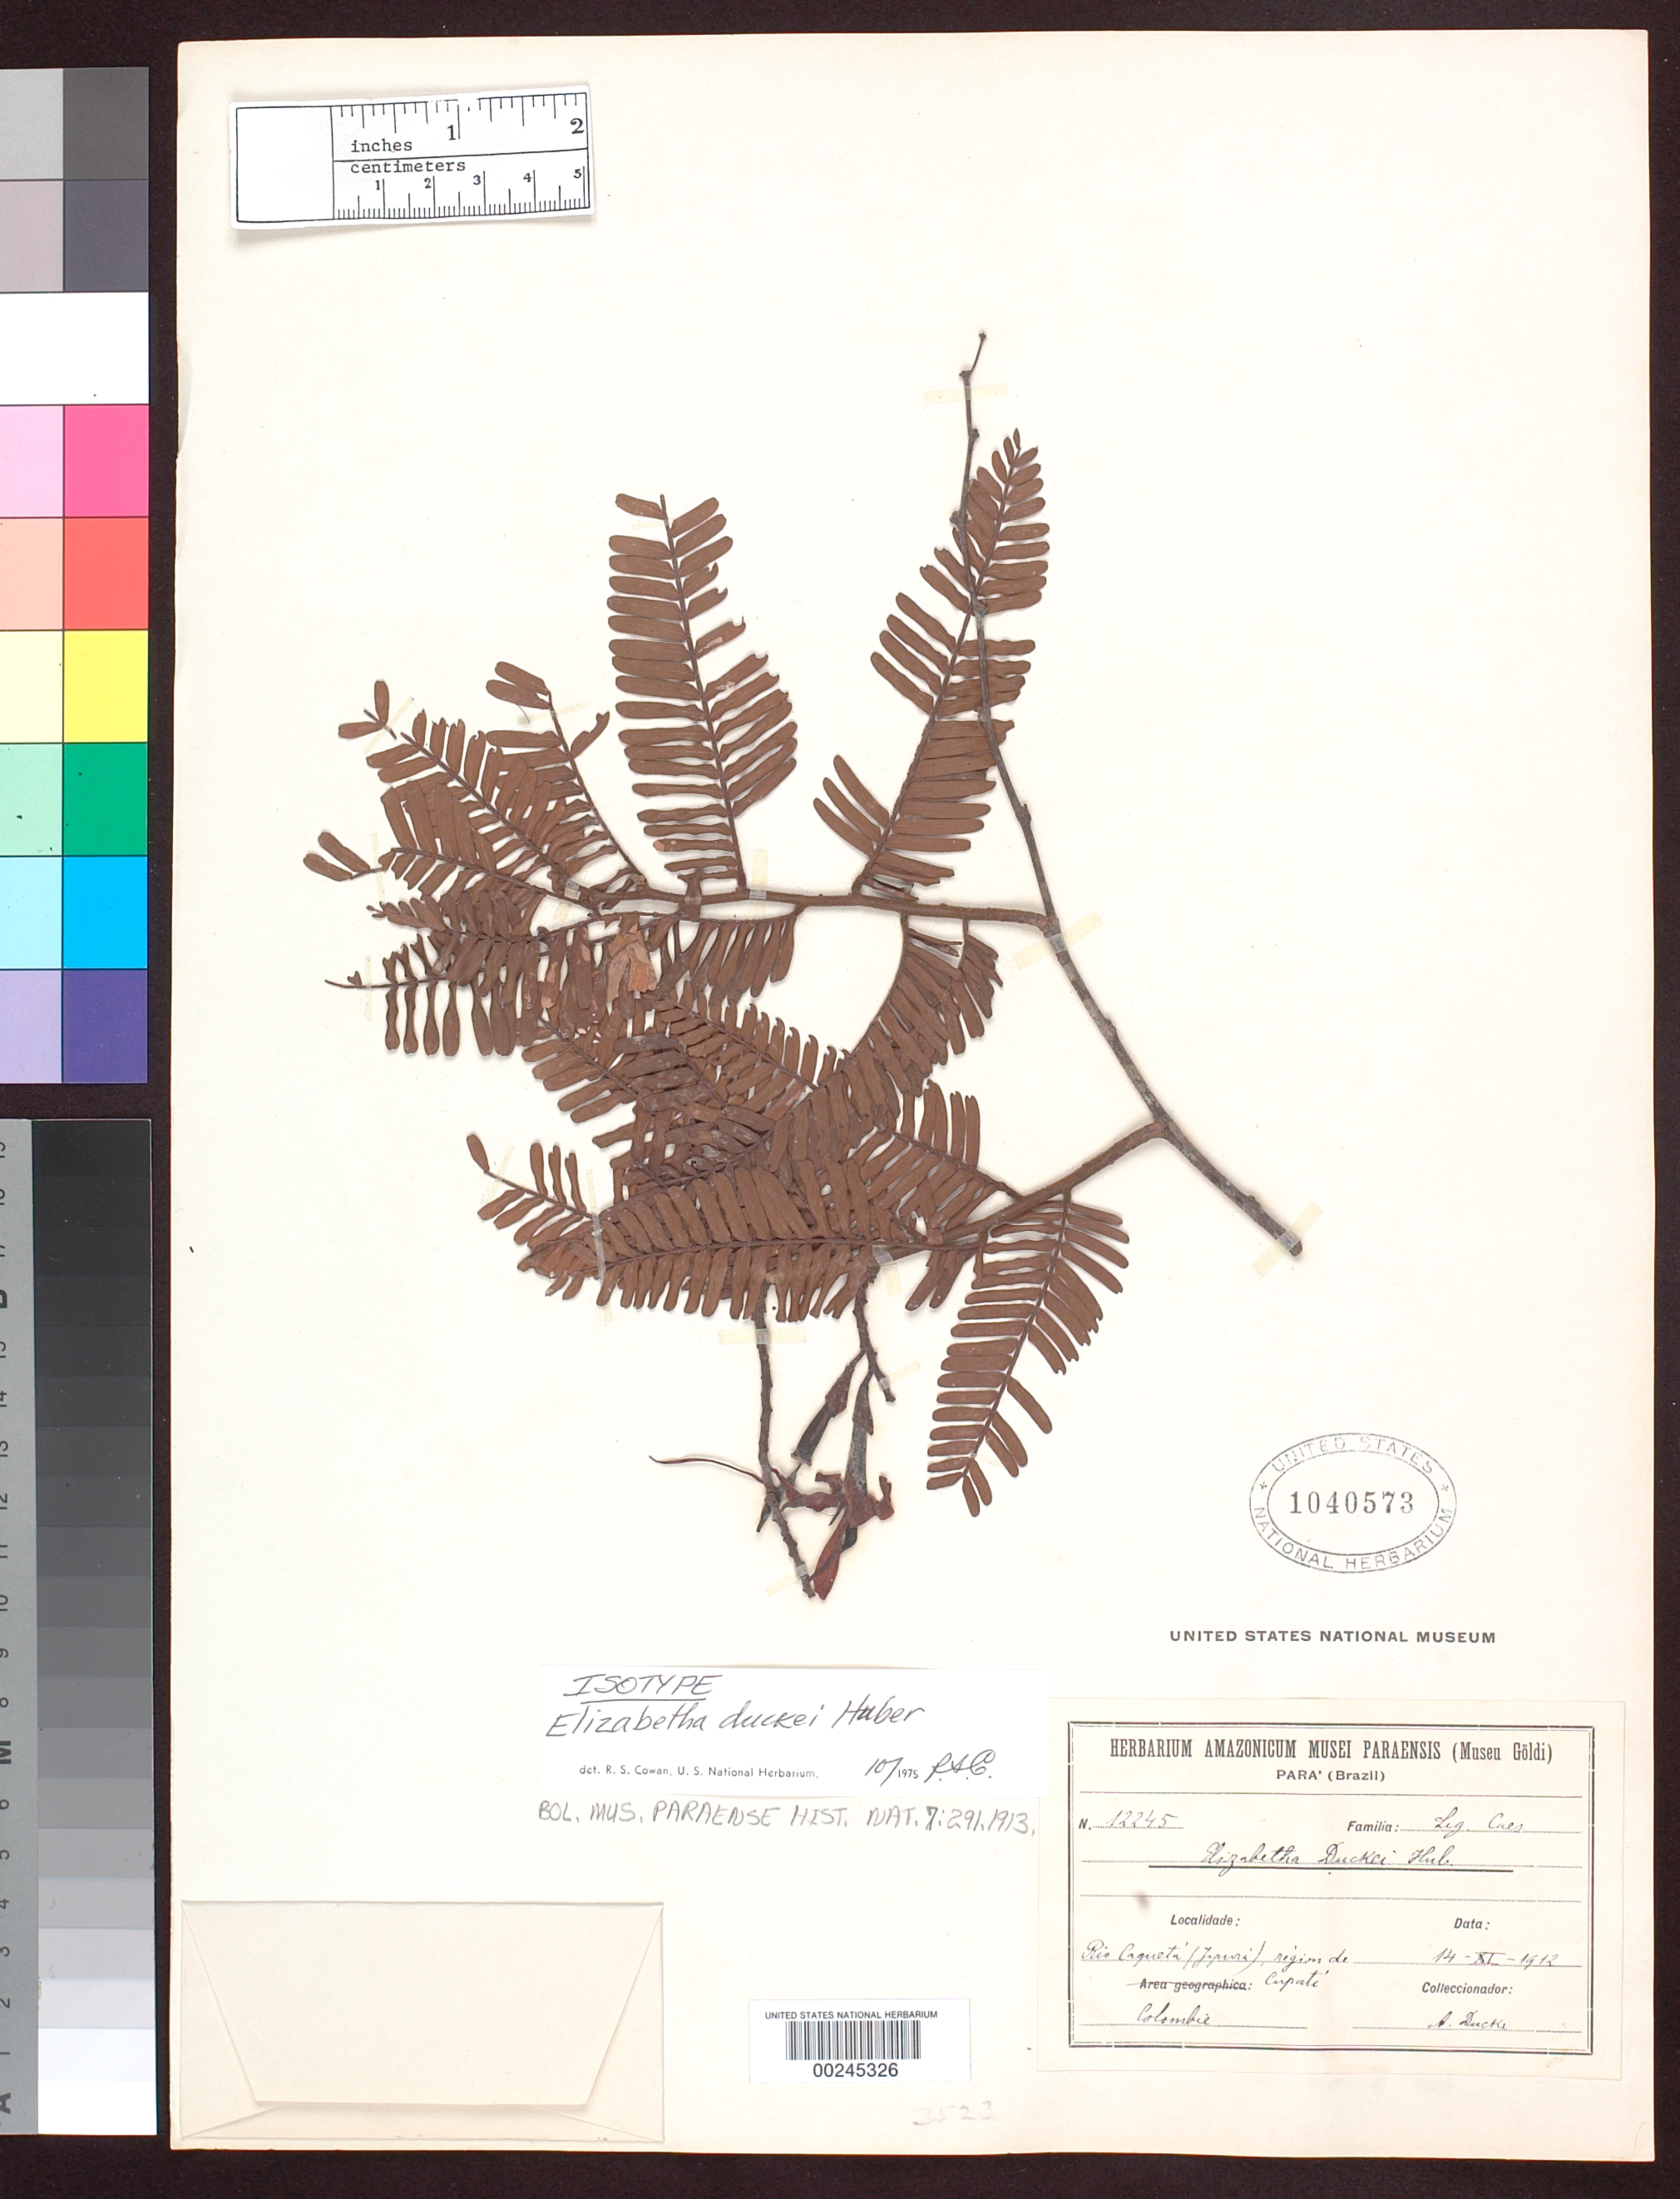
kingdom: Plantae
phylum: Tracheophyta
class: Magnoliopsida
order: Fabales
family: Fabaceae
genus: Elizabetha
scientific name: Elizabetha duckei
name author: Huber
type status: Isotype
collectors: A. Ducke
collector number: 12245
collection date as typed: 14 Nov 1912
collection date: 1912-11-14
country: Colombia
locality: Rio Caqueta, Japura, region of Cupate.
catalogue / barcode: US 1040573